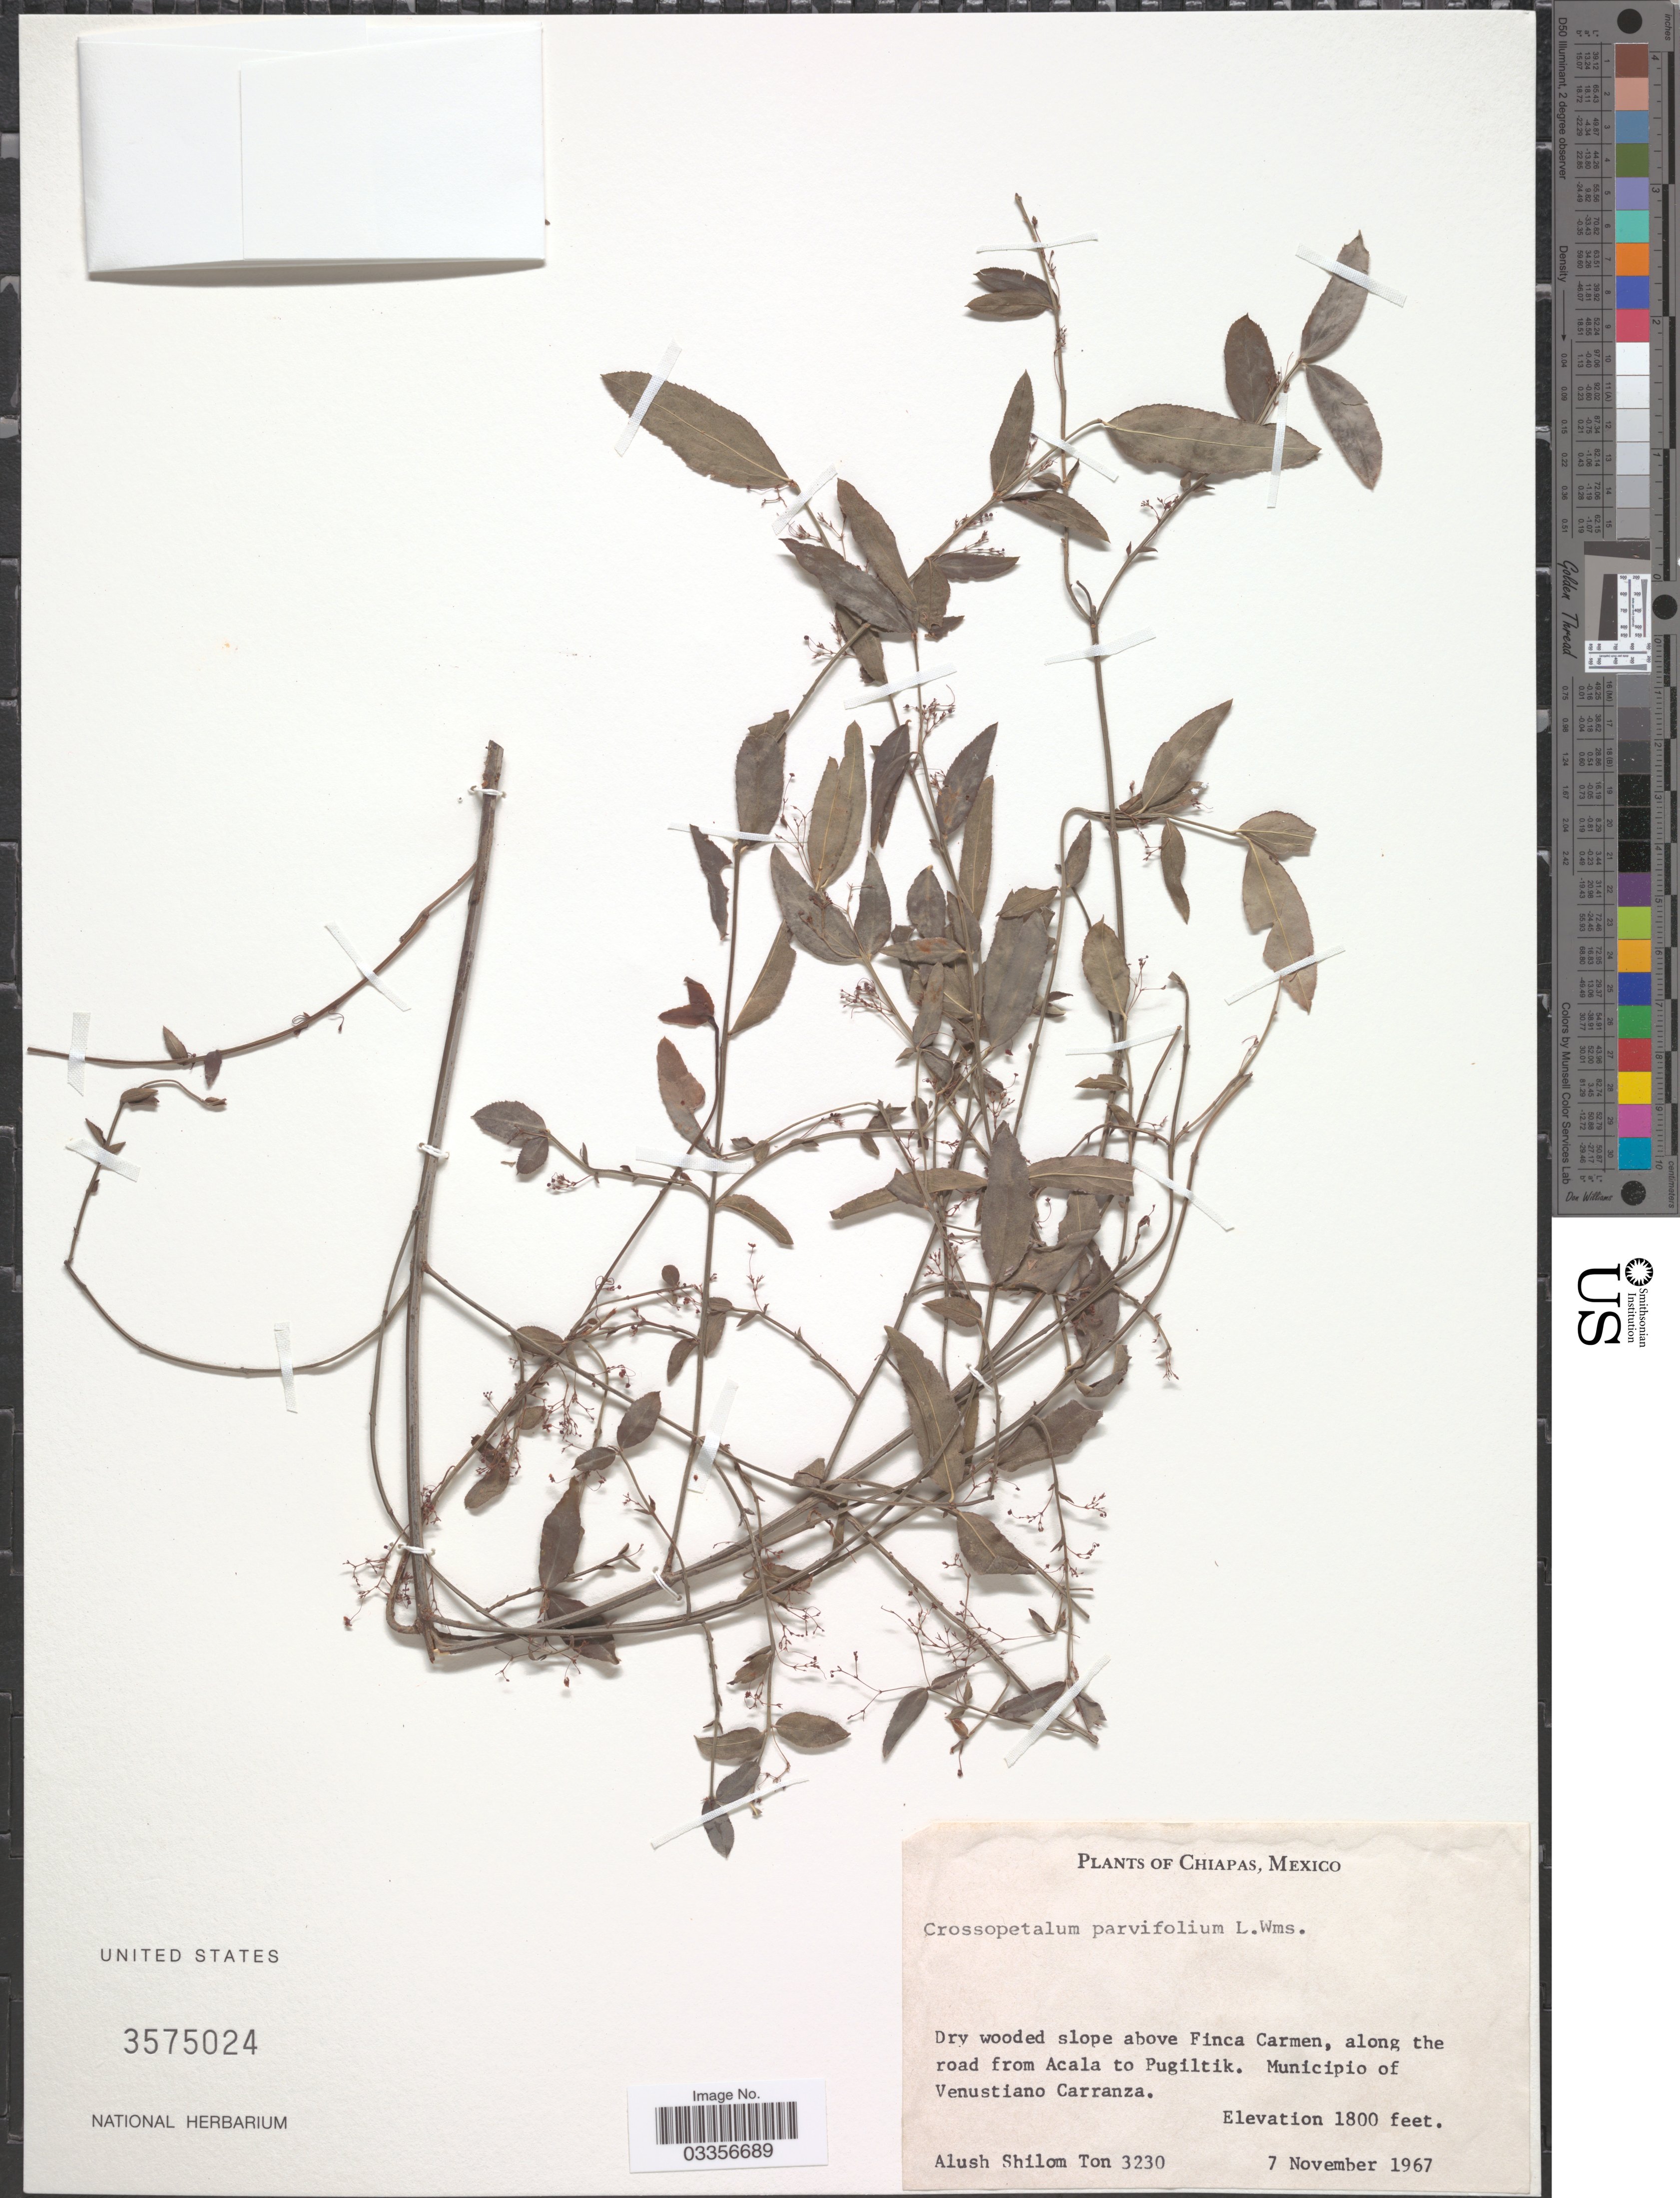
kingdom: Plantae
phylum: Tracheophyta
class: Magnoliopsida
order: Celastrales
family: Celastraceae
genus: Crossopetalum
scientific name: Crossopetalum parviflorum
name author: L.O. Williams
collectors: A. S. Ton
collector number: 3230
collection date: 1967-11-07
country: Mexico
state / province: Chiapas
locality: Dry wooded slope above Finca Carmen, along the road from Acala to Pugiltik. Municipio of Venustiano Carranza.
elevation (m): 549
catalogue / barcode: US 3575024